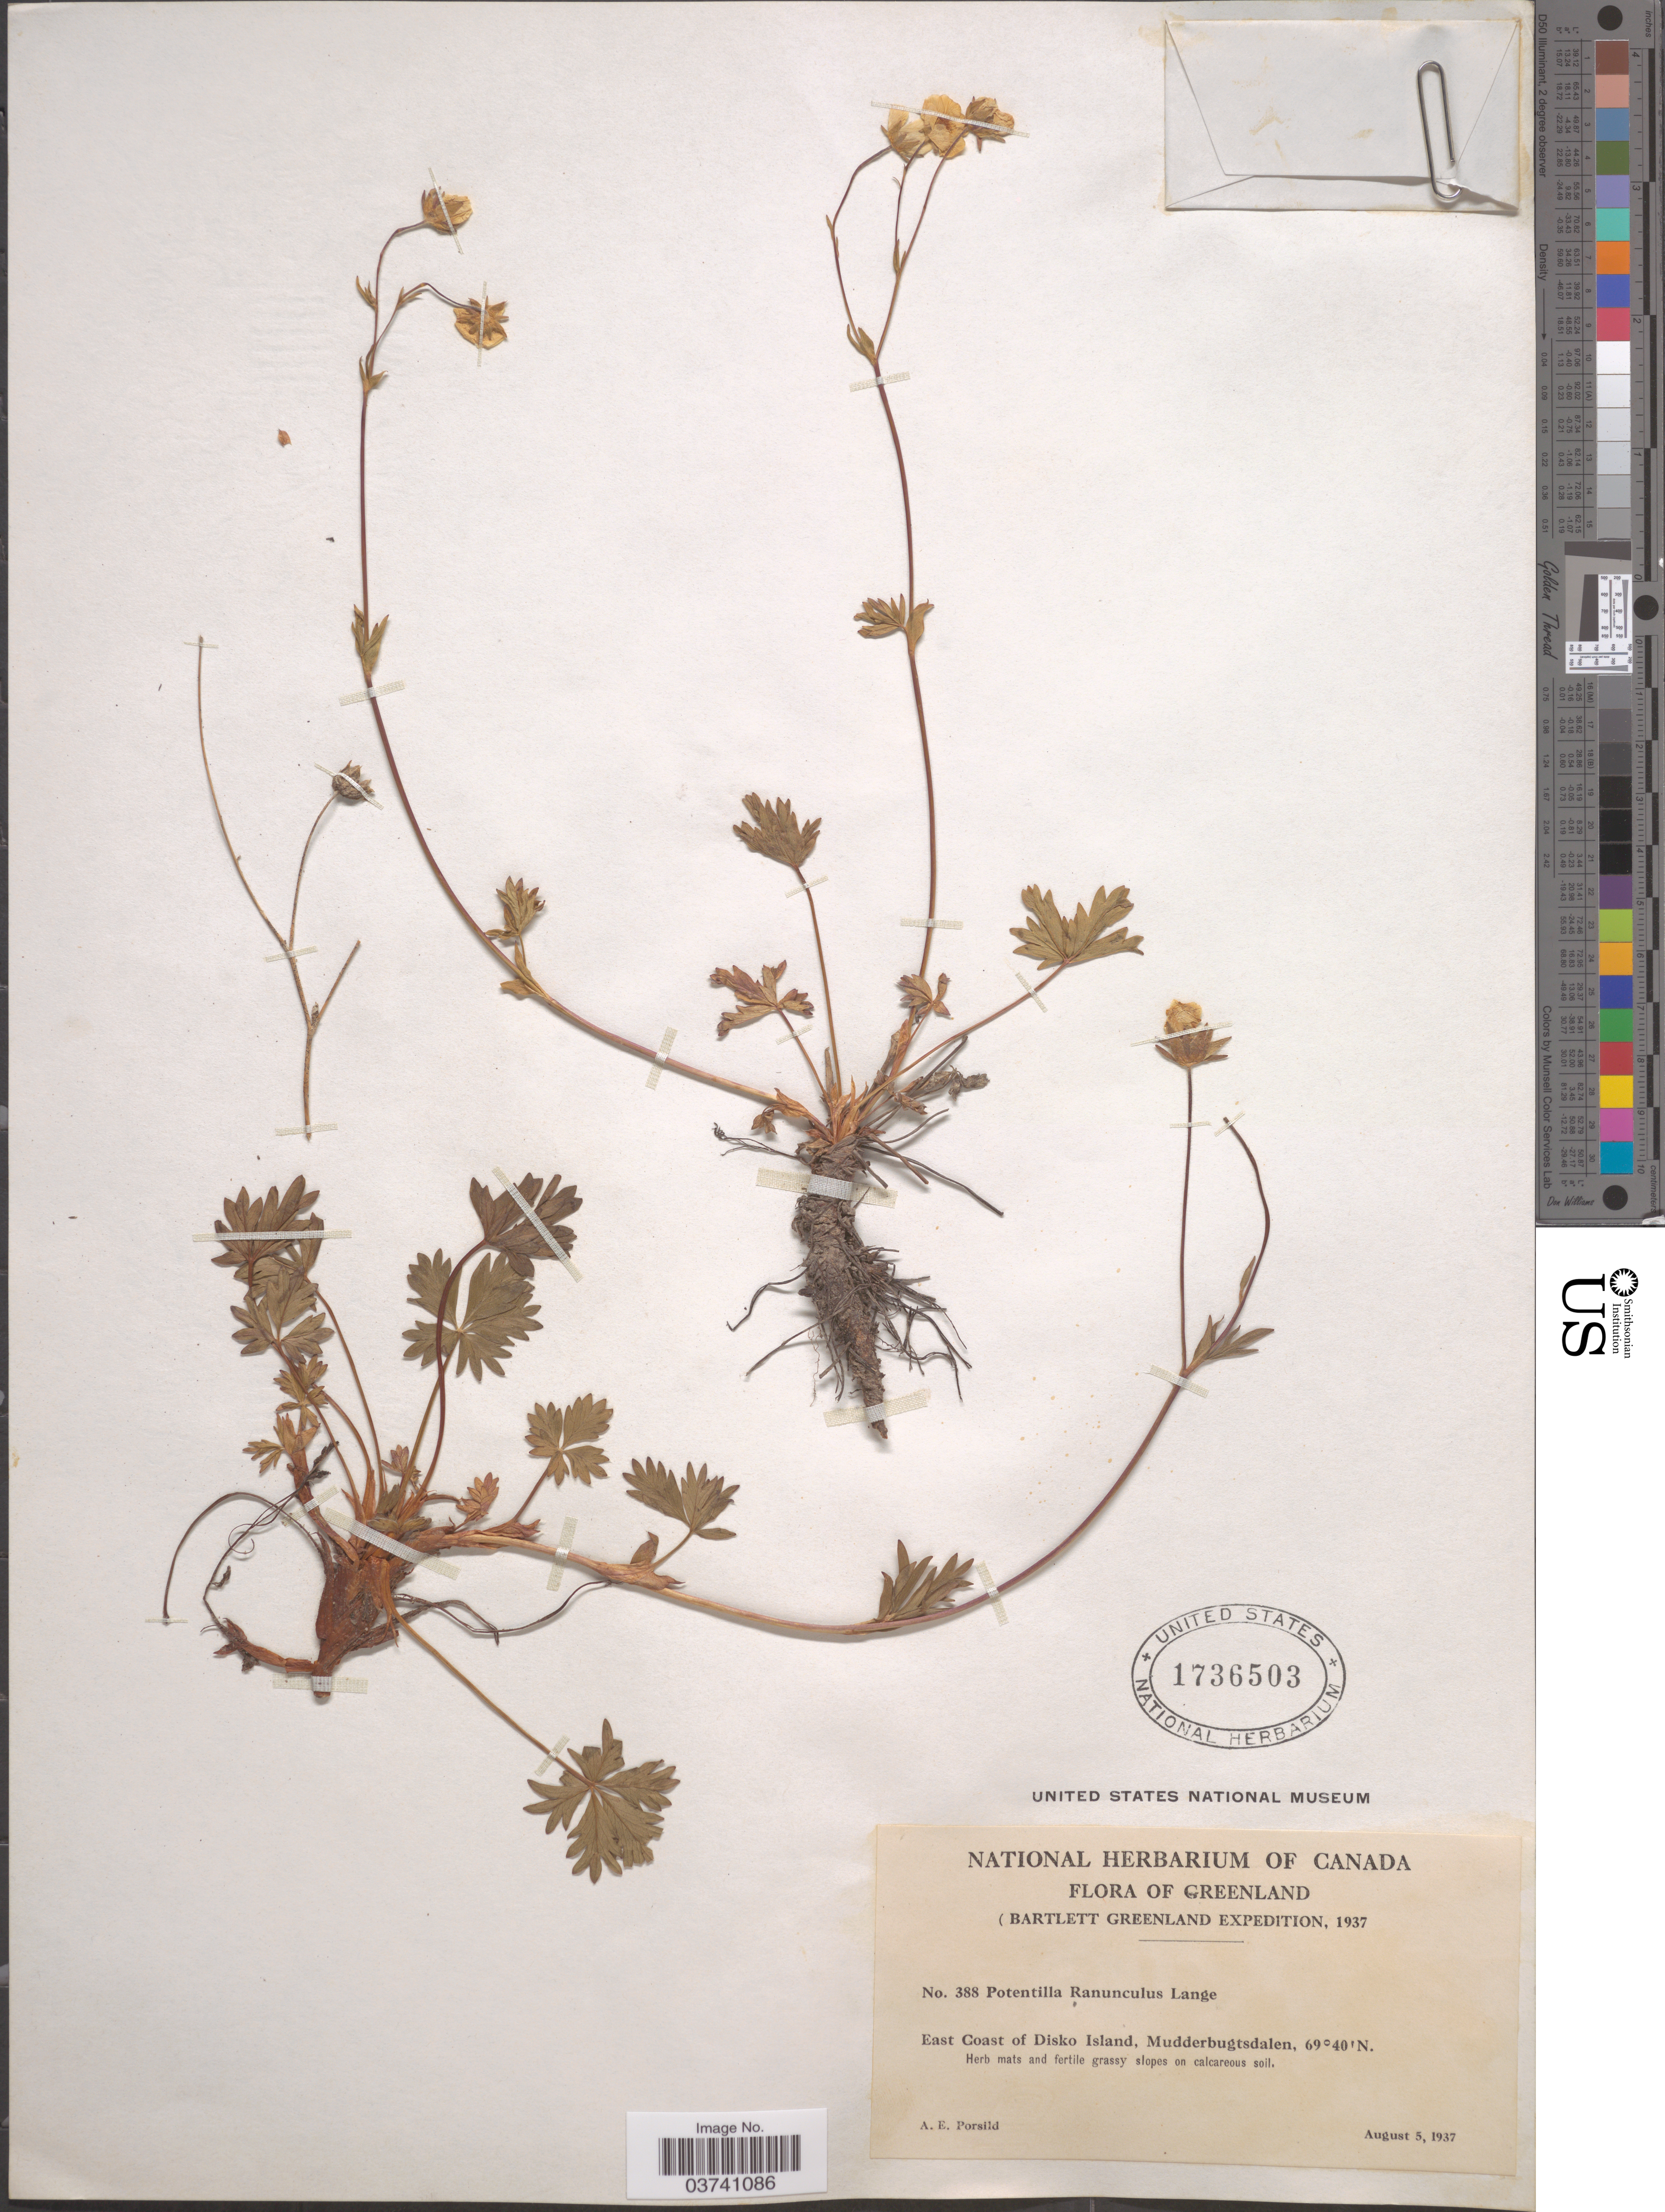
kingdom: Plantae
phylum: Tracheophyta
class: Magnoliopsida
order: Rosales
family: Rosaceae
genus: Potentilla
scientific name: Potentilla ranunculus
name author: Lange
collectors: A. E. Porsild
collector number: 388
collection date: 1937-08-05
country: Greenland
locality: East Coast of Disko Island, Mudderbugtsdalen.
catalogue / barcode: US 1736503